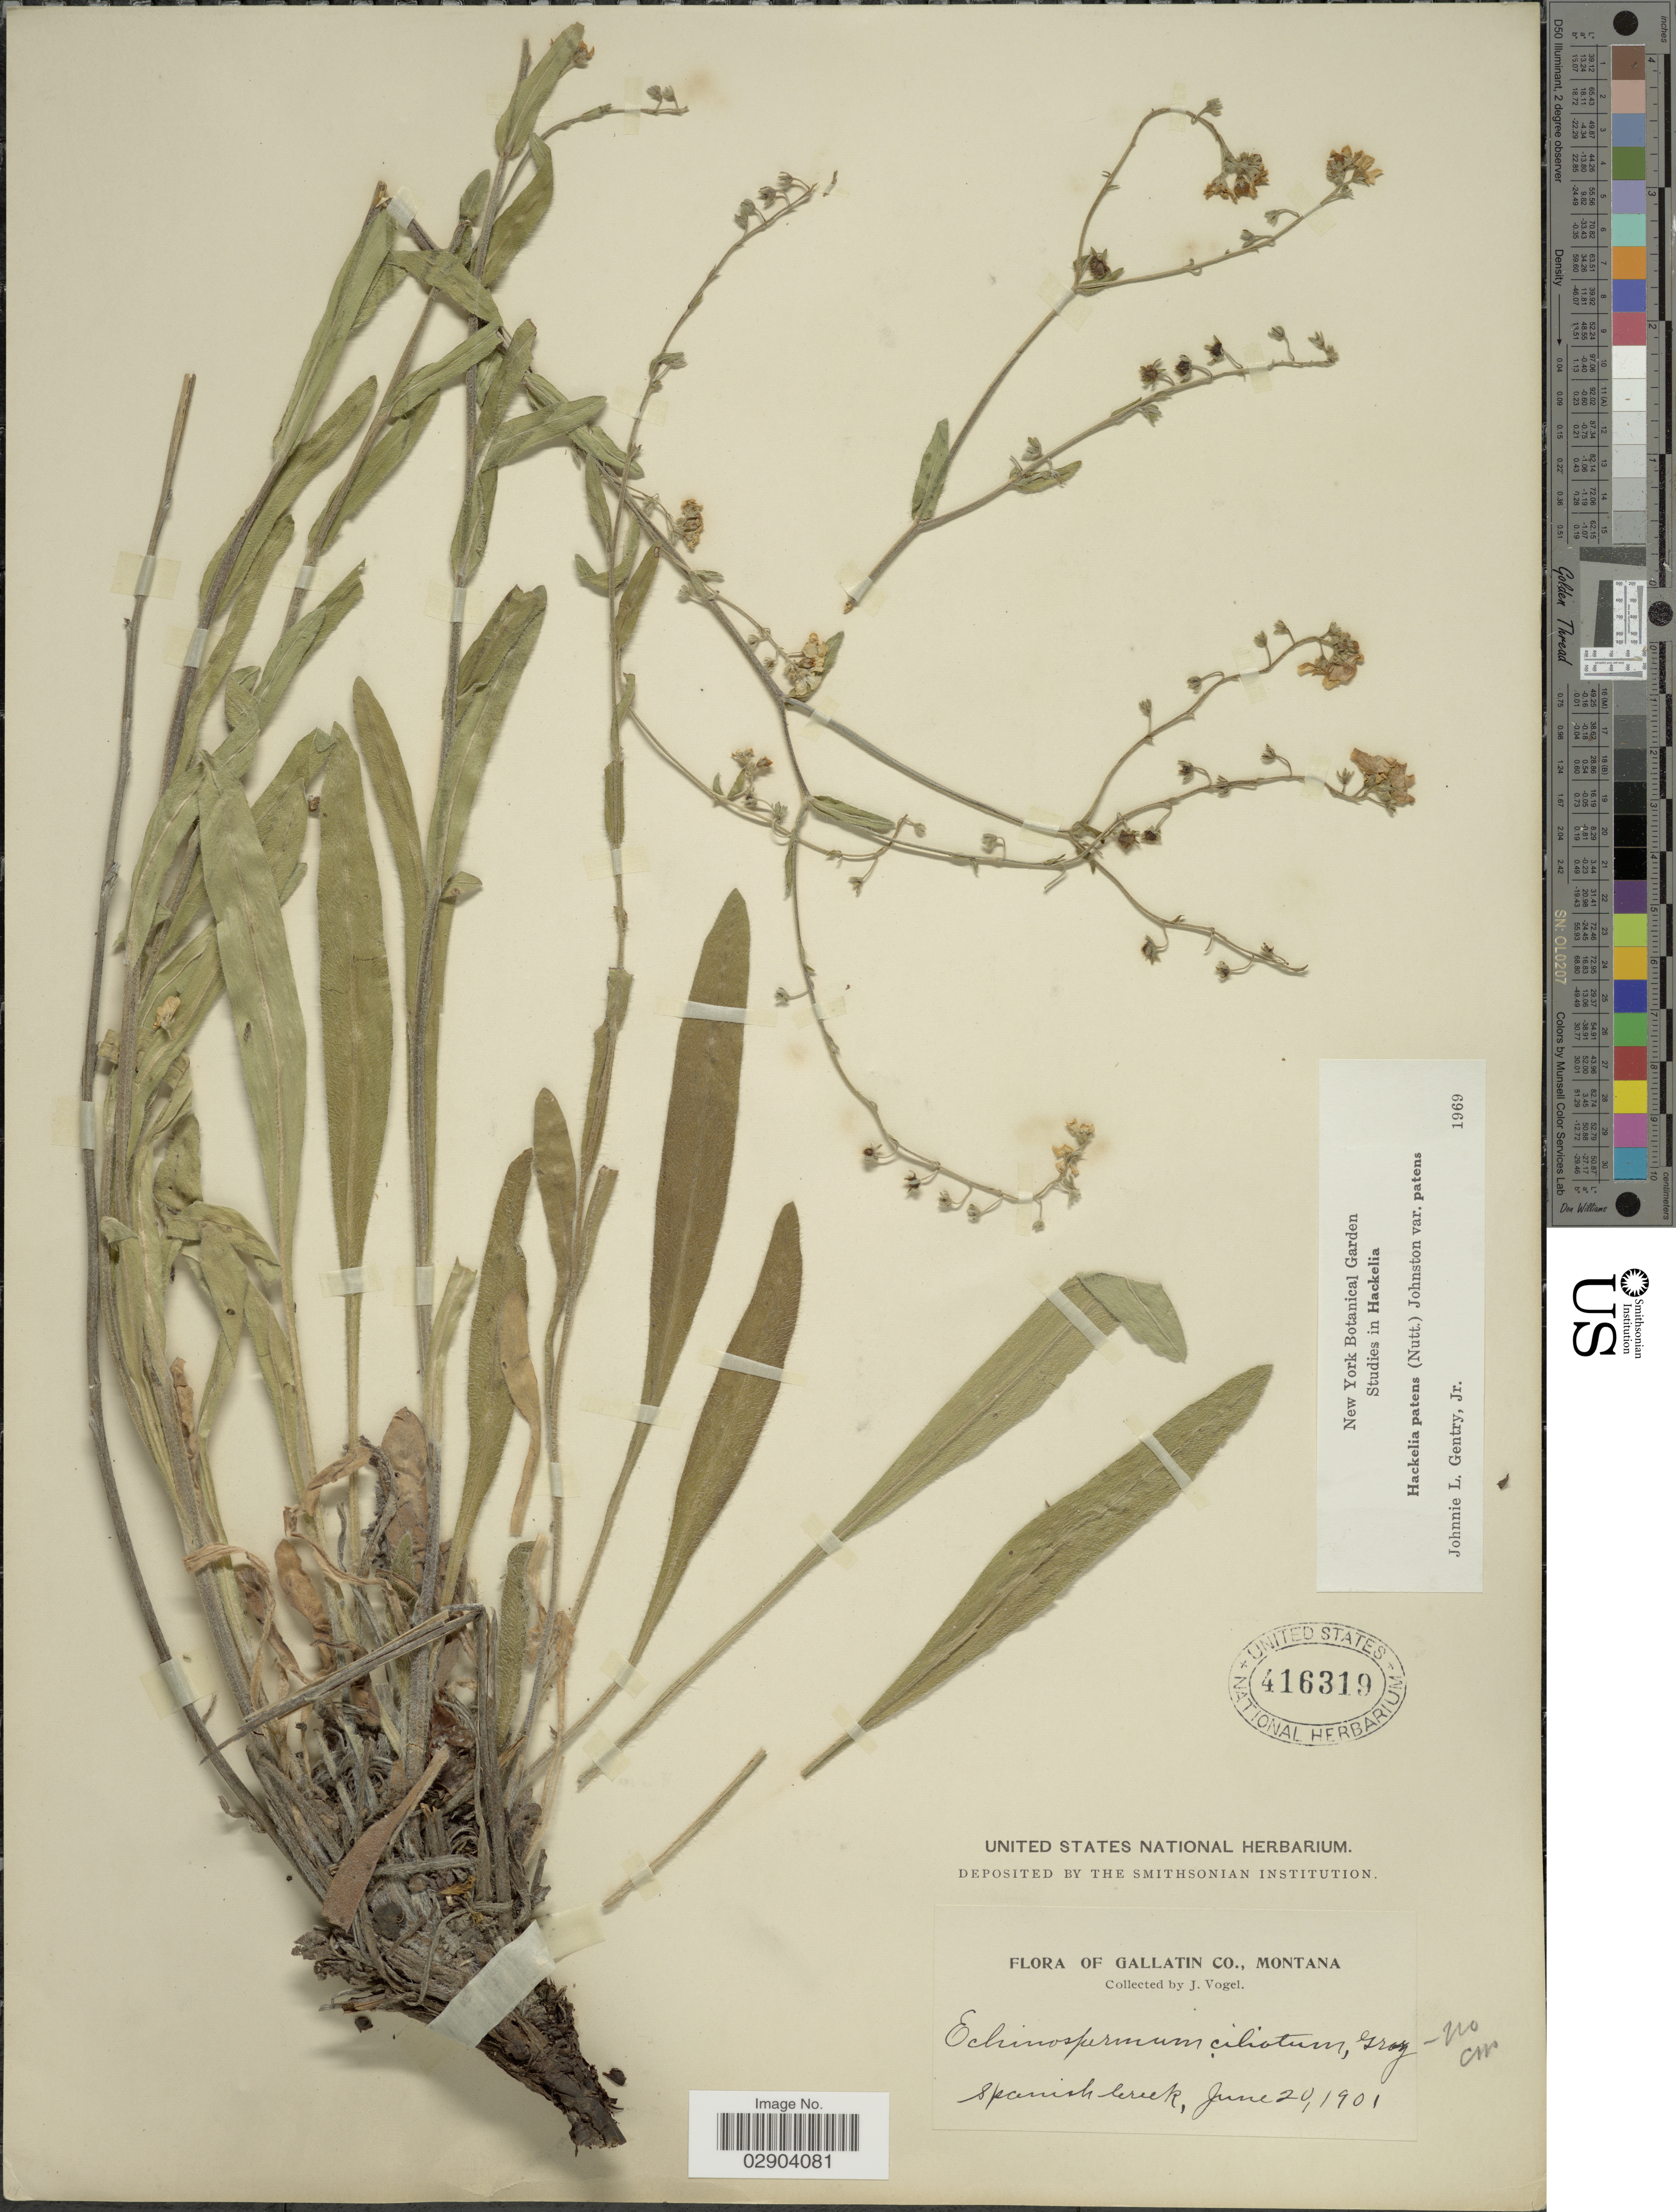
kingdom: Plantae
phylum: Tracheophyta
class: Magnoliopsida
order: Boraginales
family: Boraginaceae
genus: Hackelia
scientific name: Hackelia patens var. patens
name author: (Nutt.) I.M. Johnst.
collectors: J. Vogel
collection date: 1901-06-20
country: United States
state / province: Montana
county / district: Gallatin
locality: Spanish Creek.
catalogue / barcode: US 416319